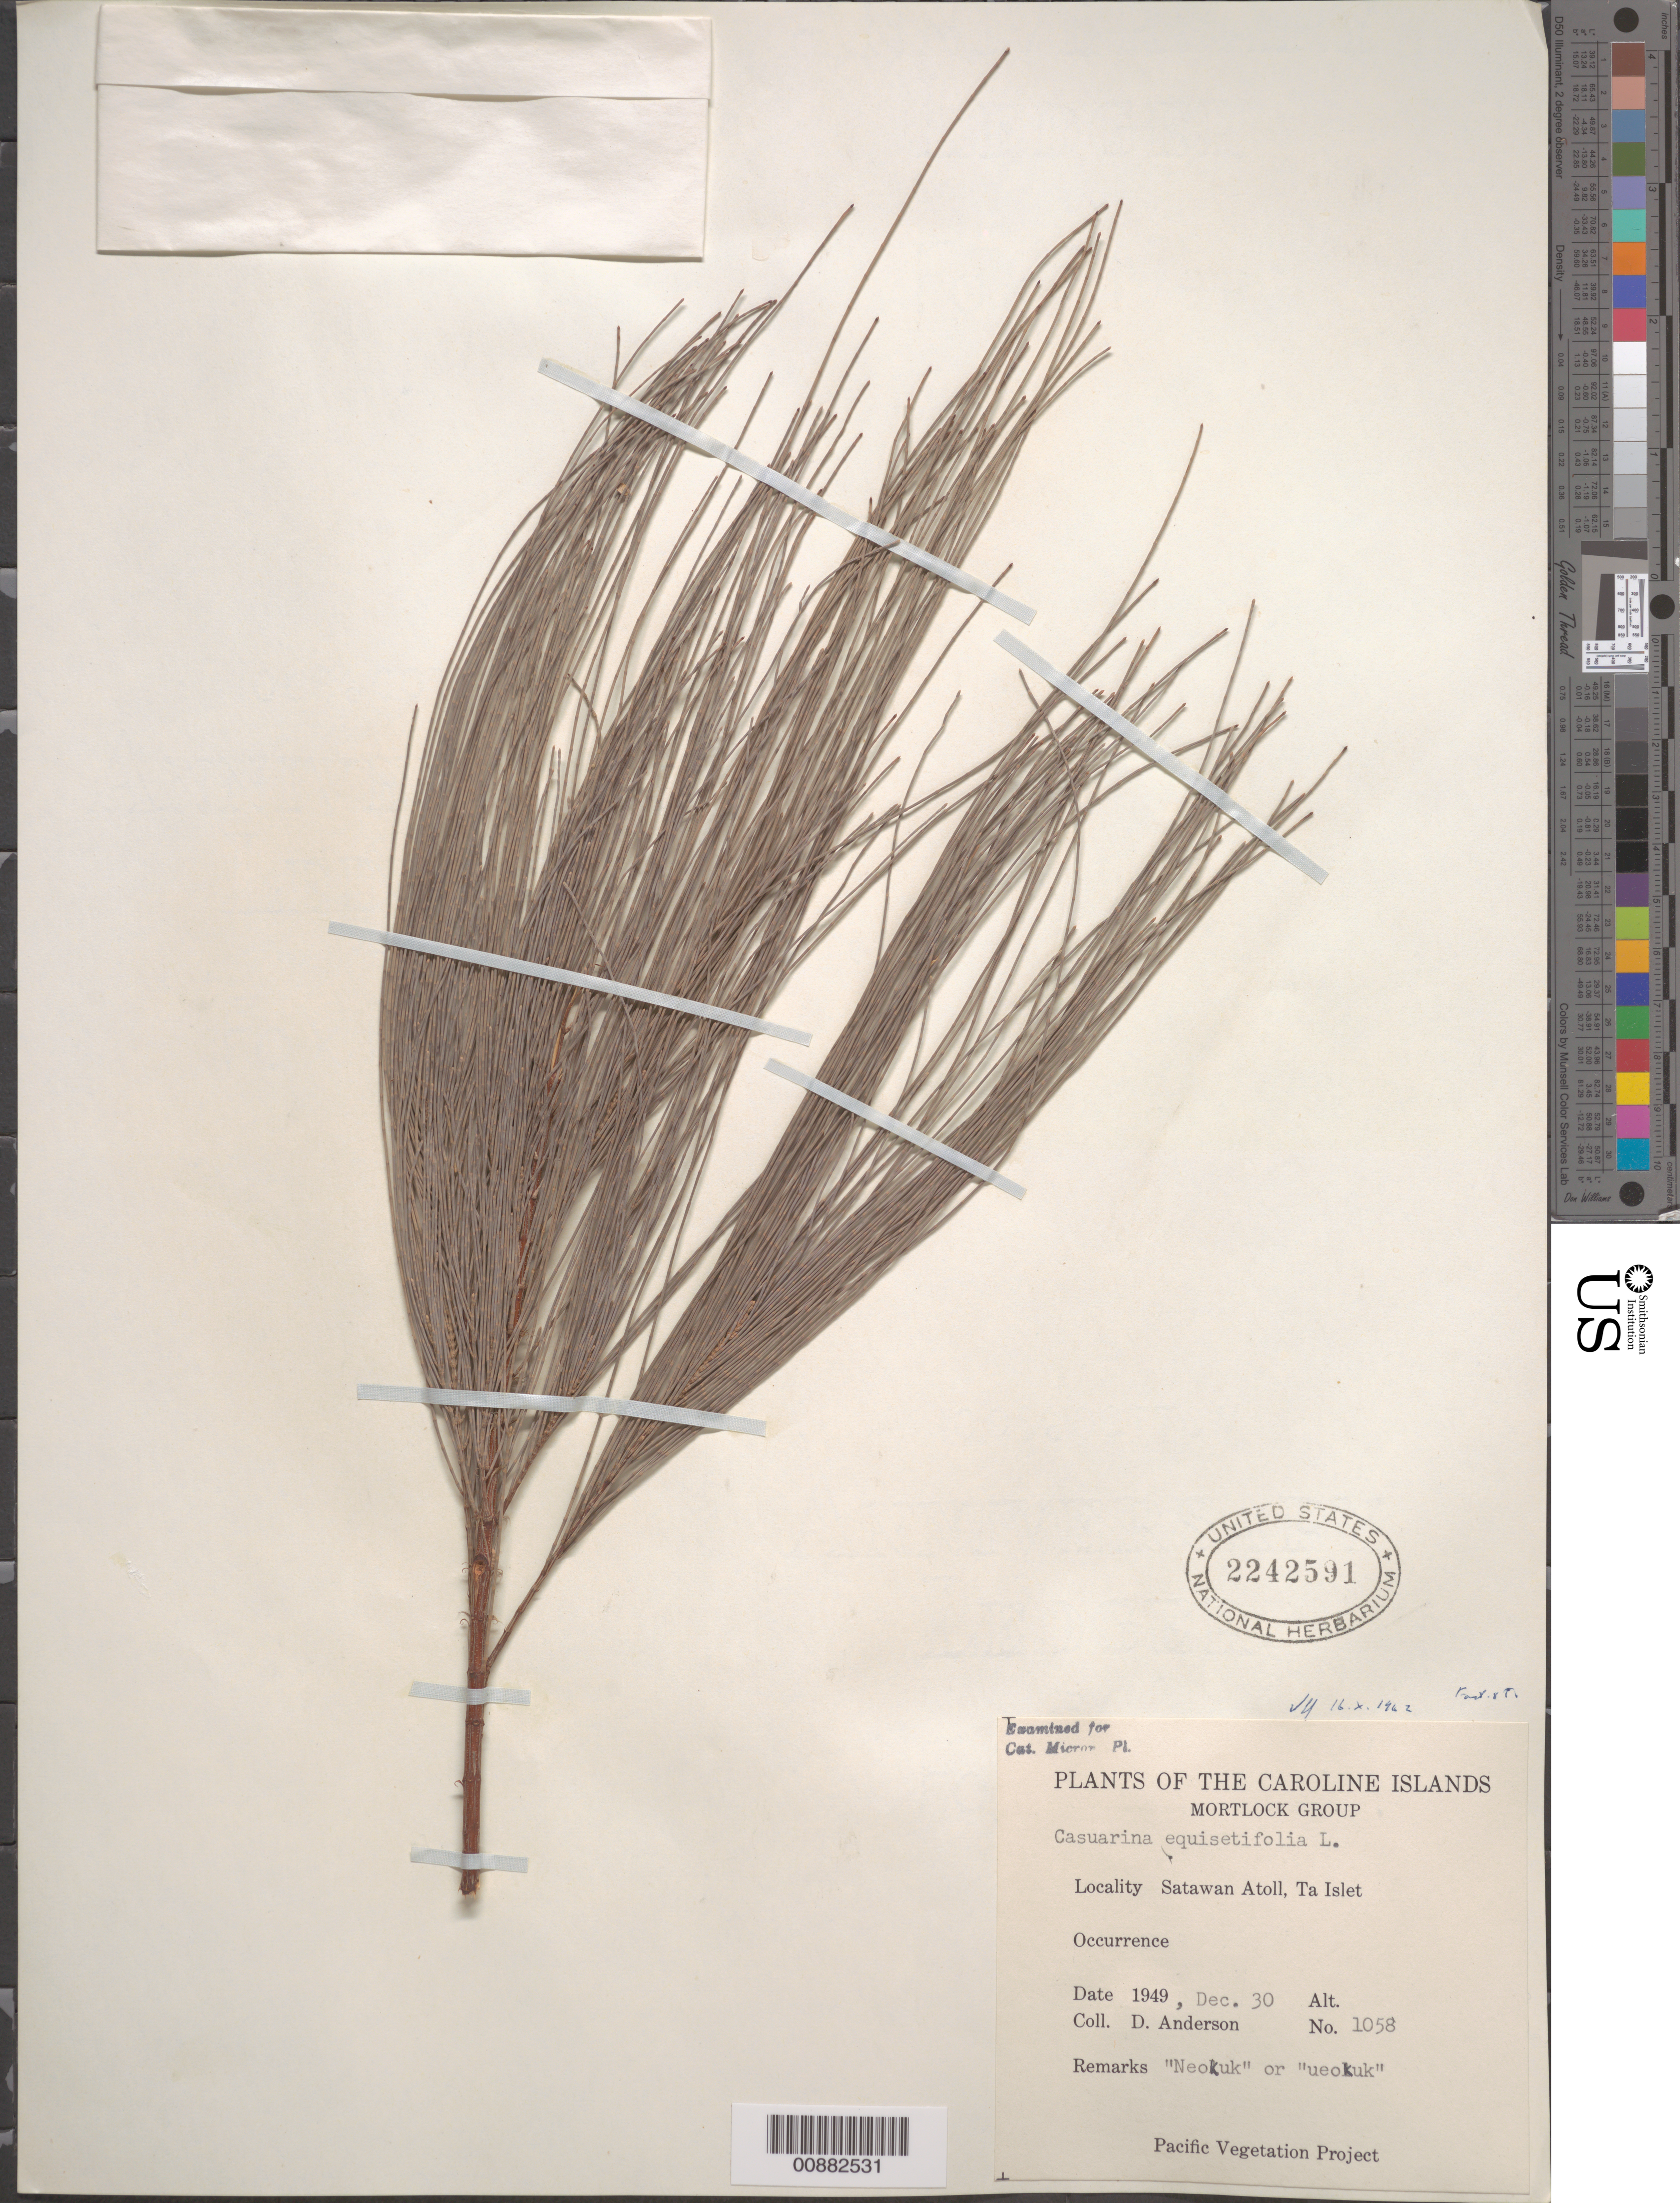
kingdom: Plantae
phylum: Tracheophyta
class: Magnoliopsida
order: Fagales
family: Casuarinaceae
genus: Casuarina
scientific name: Casuarina equisetifolia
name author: L.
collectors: D. Anderson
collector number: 1058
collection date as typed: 30 Dec 1949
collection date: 1949-12-30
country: Micronesia, Federated States of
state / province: Truk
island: Satawan Atoll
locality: Ta Islet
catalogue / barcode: US 2242591